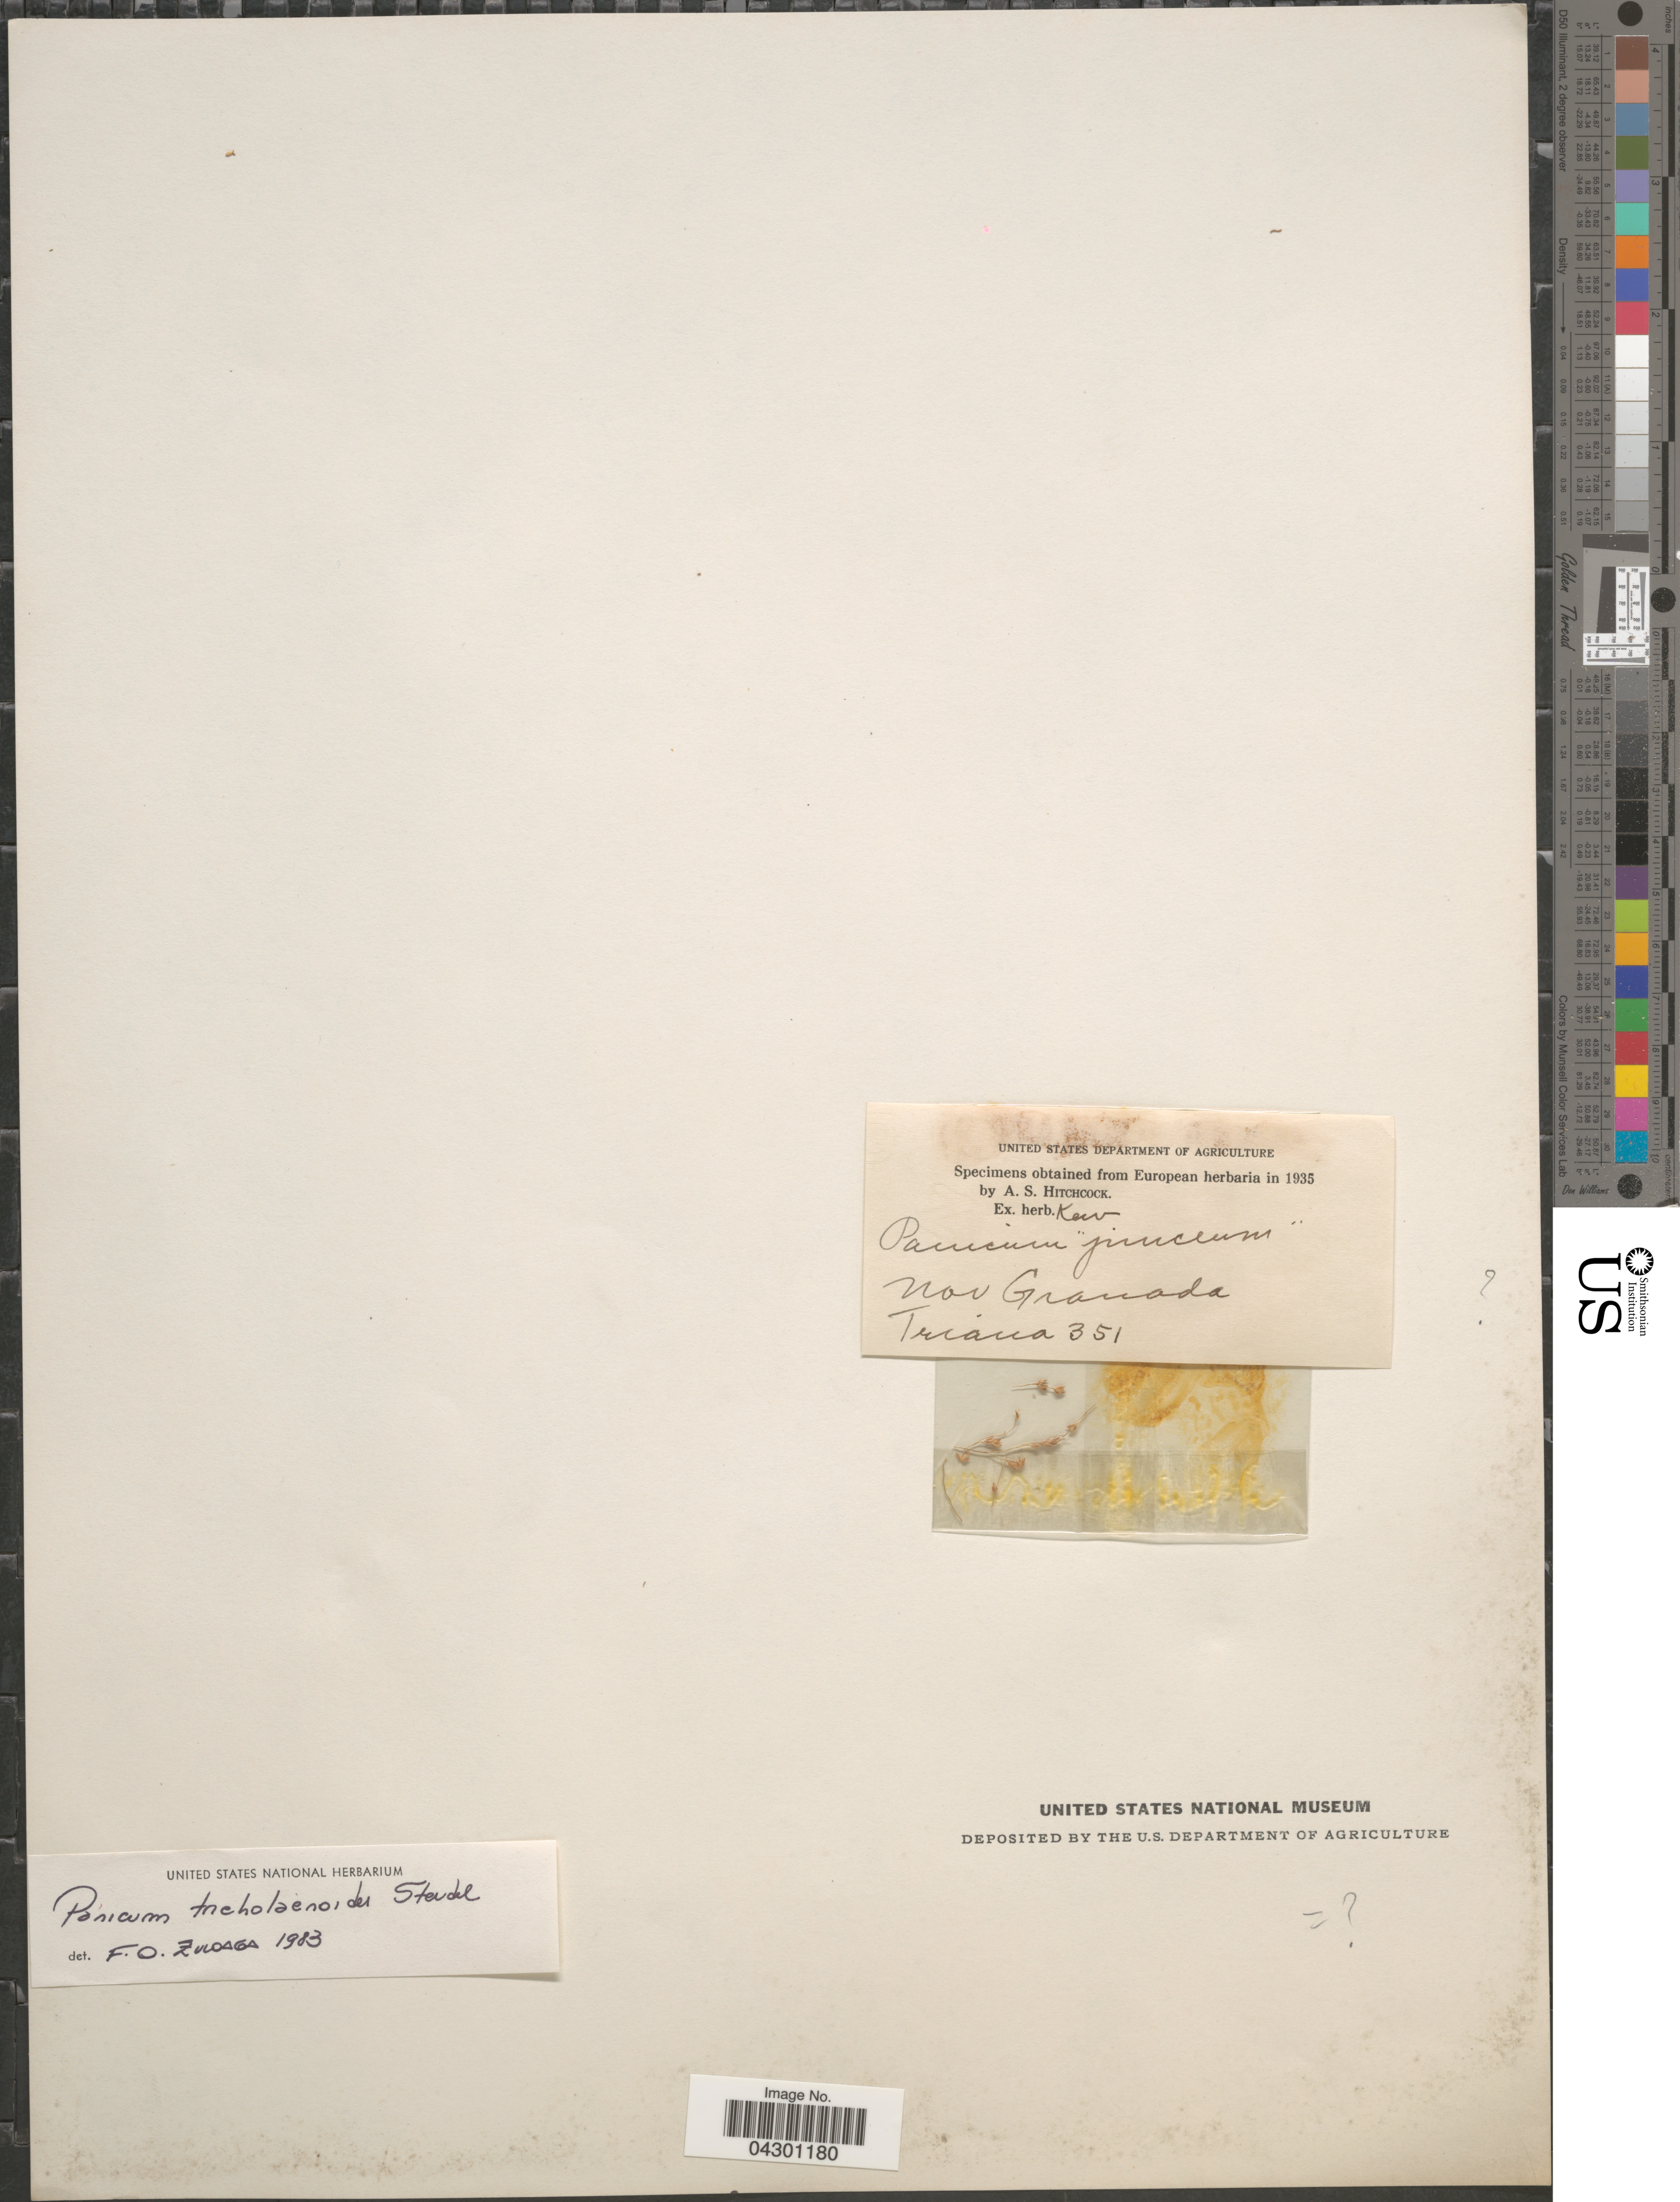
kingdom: Plantae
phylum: Tracheophyta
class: Liliopsida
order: Poales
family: Poaceae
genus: Panicum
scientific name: Panicum tricholaenoides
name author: Steud.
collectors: Triana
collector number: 351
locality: Nov. Granada.